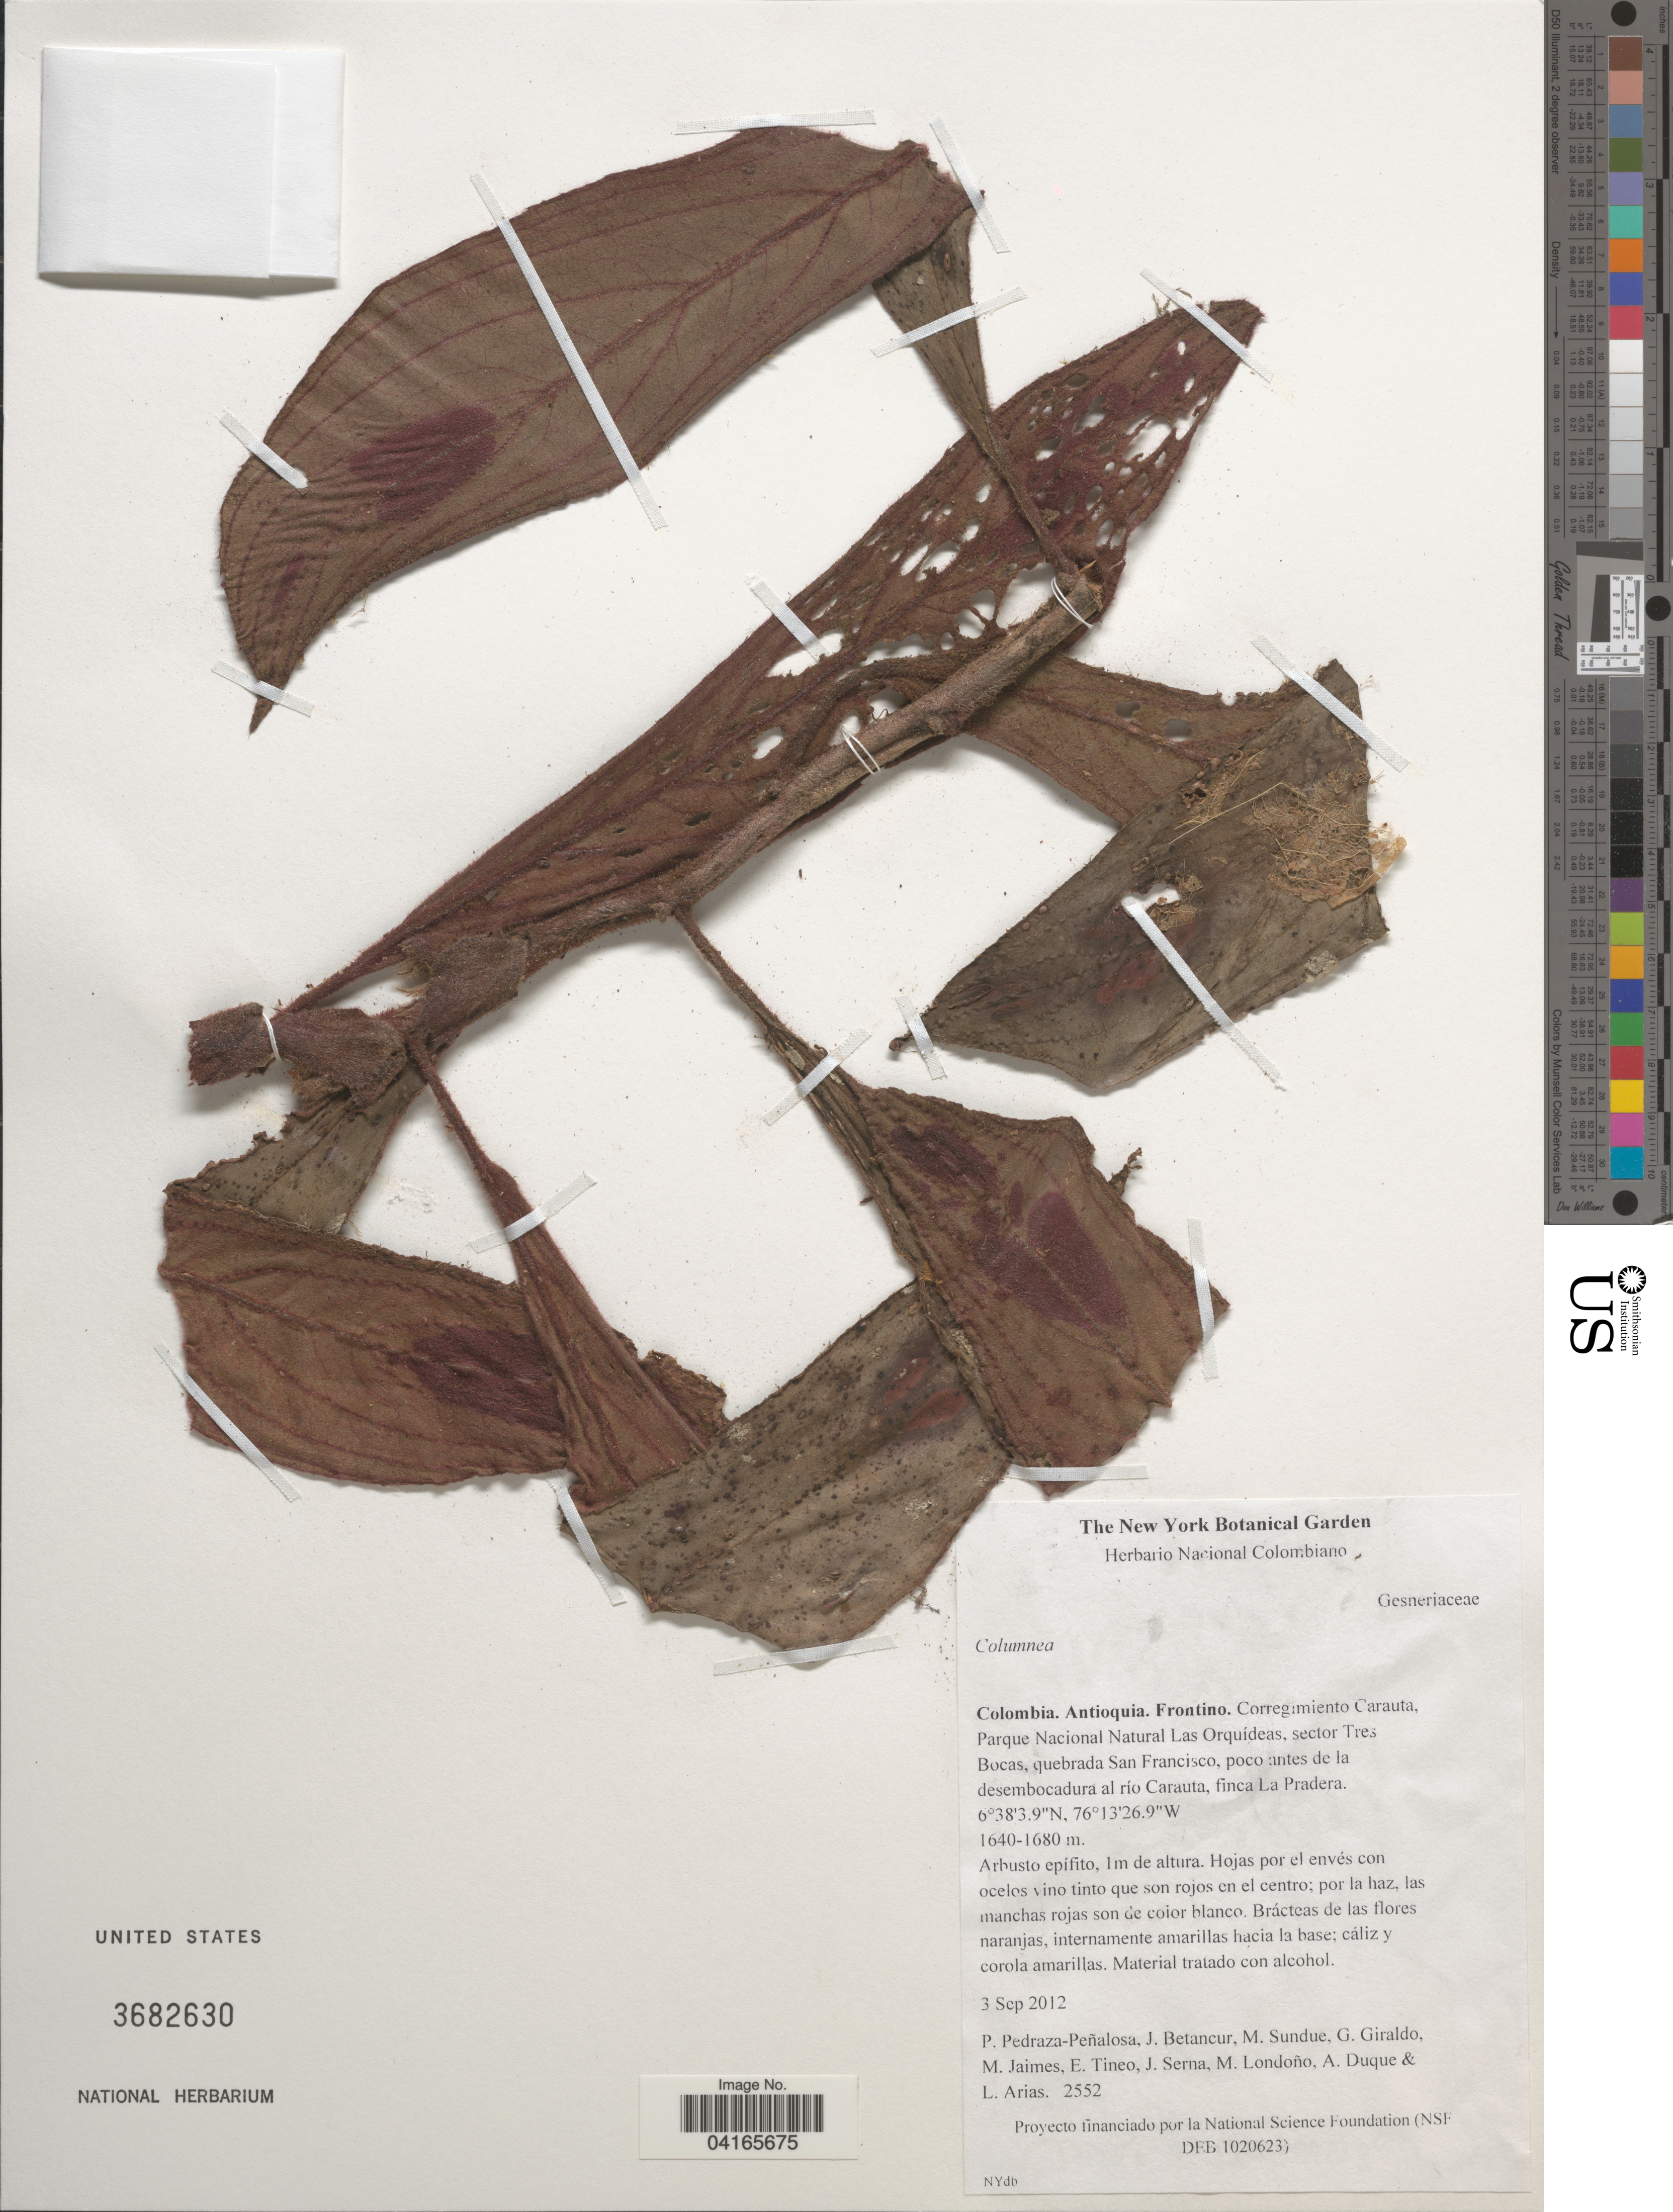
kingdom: Plantae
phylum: Tracheophyta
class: Magnoliopsida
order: Lamiales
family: Gesneriaceae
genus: Columnea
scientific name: Columnea sp.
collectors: P. Pedraza-Peñalosa, J. Betancur, M. Sundue, G. Giraldo & et al.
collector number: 2552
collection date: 2012-09-03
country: Colombia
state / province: Antioquia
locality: Frontino. Corregimiento Carauta, Parque Nacional Natural Las Orquídeas, sector Tres Bocas, quebrada San Francisco, poco antes de la desembocadura al río Carauta, finca La Pradera.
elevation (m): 1640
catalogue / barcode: US 3682630